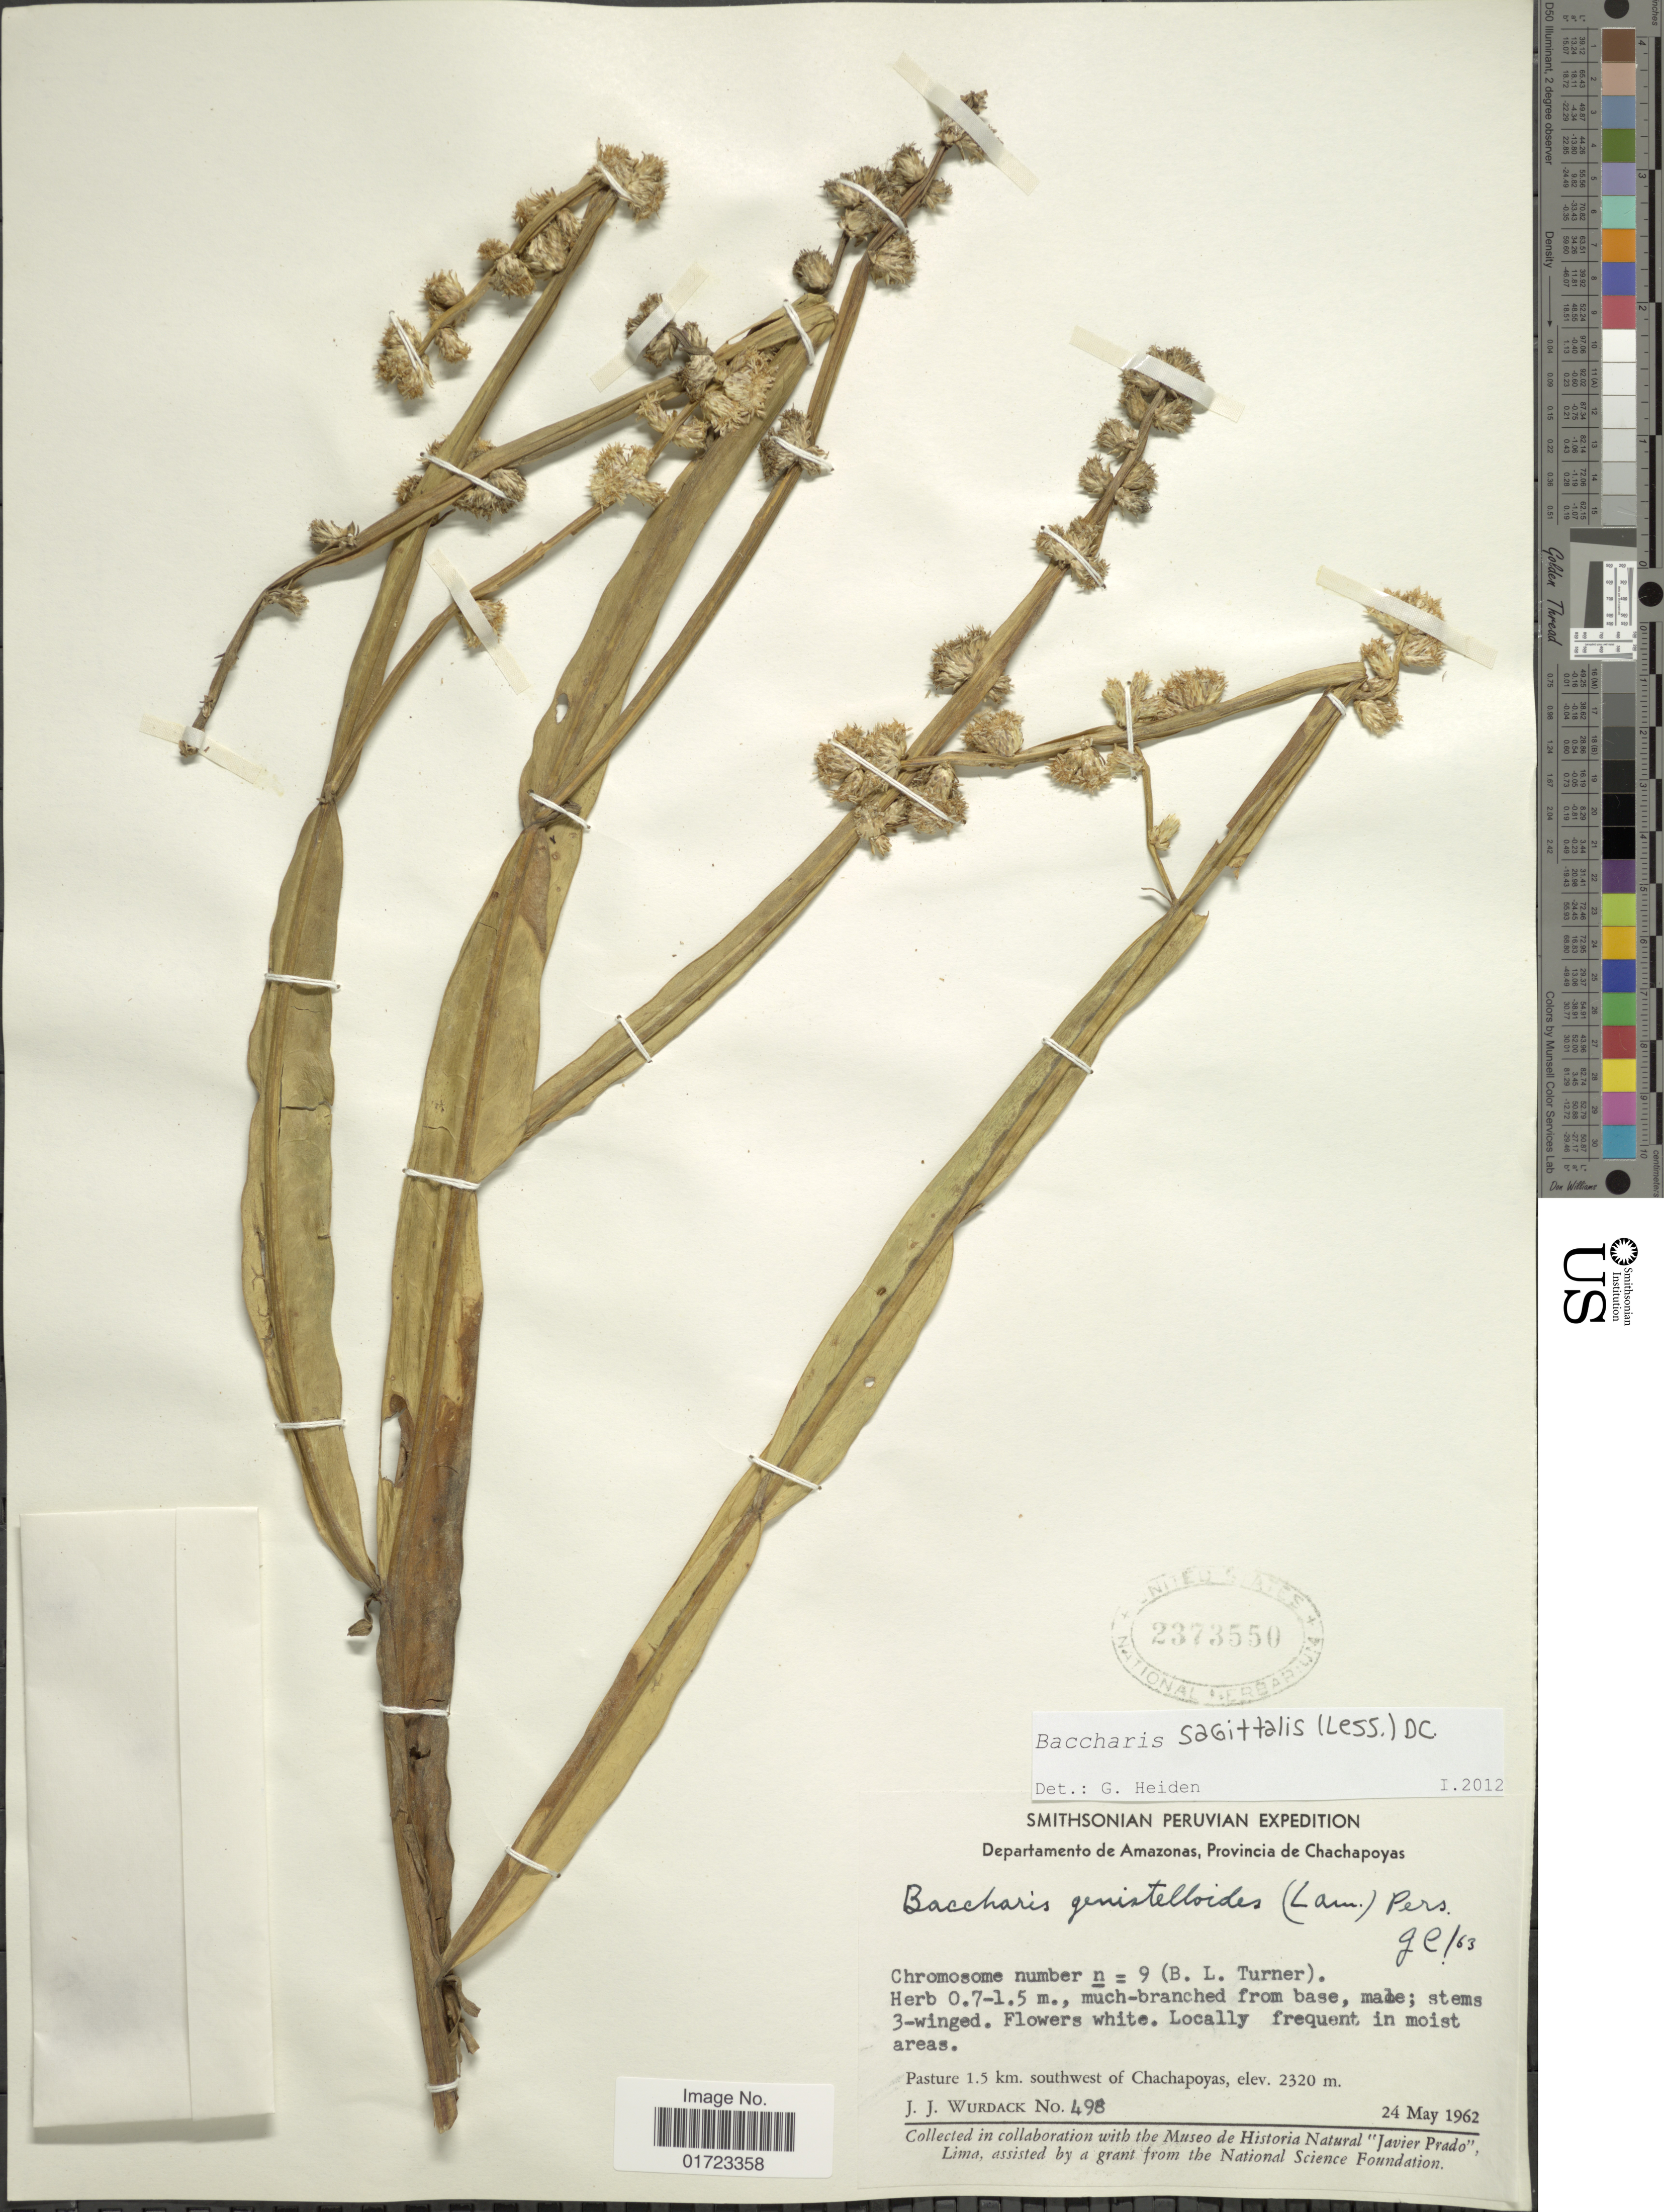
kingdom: Plantae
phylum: Tracheophyta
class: Magnoliopsida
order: Asterales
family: Asteraceae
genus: Baccharis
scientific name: Baccharis sagittalis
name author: (Less.) DC.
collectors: J. J. Wurdack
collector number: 498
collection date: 1962-05-24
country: Peru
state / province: Amazonas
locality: Department de Amazonas, Provincia de Chachapoyas. Pasture 1.5 km. southwest of Chachapoyas.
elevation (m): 2320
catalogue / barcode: US 2373550